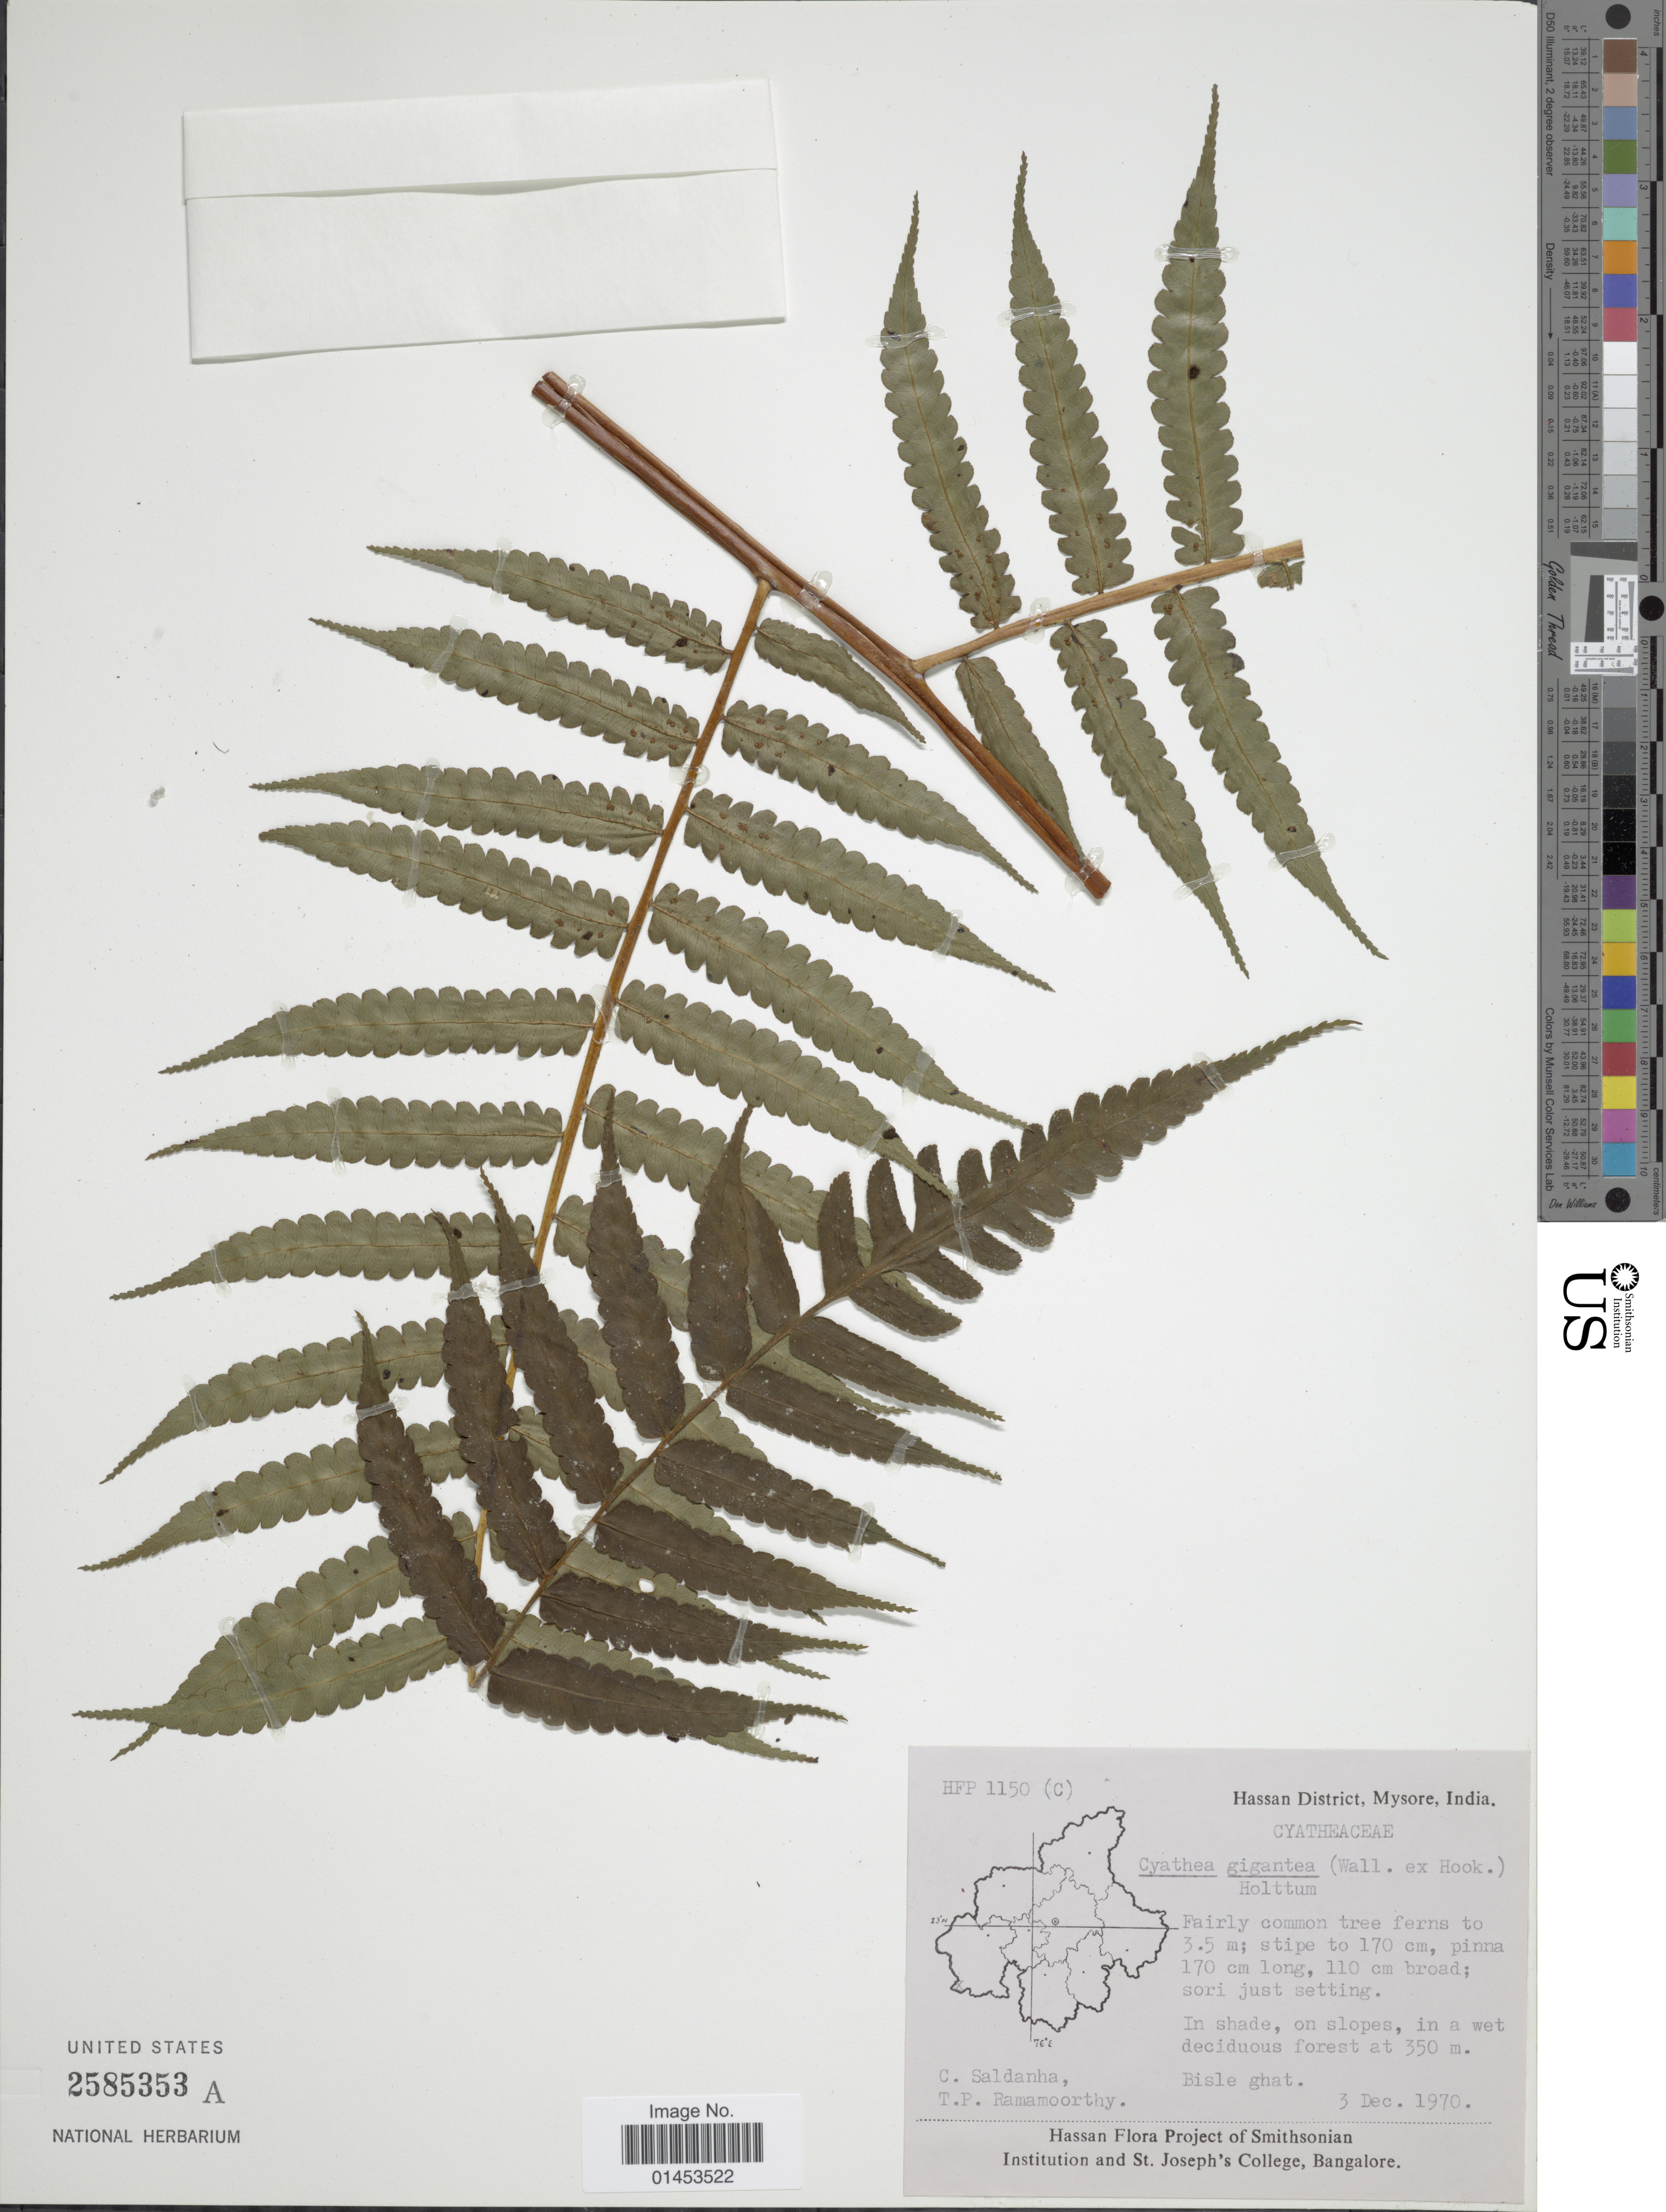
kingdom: Plantae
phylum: Tracheophyta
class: Polypodiopsida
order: Cyatheales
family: Cyatheaceae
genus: Cyathea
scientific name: Cyathea gigantea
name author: (Wall. ex Hook.) Holttum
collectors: C. Saldanha & T. P. Ramamoorthy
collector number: HFP1150(C)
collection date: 1970-12-03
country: India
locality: Hassan District, Mysore, India, Bisle Ghat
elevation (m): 350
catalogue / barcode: US 2585353A